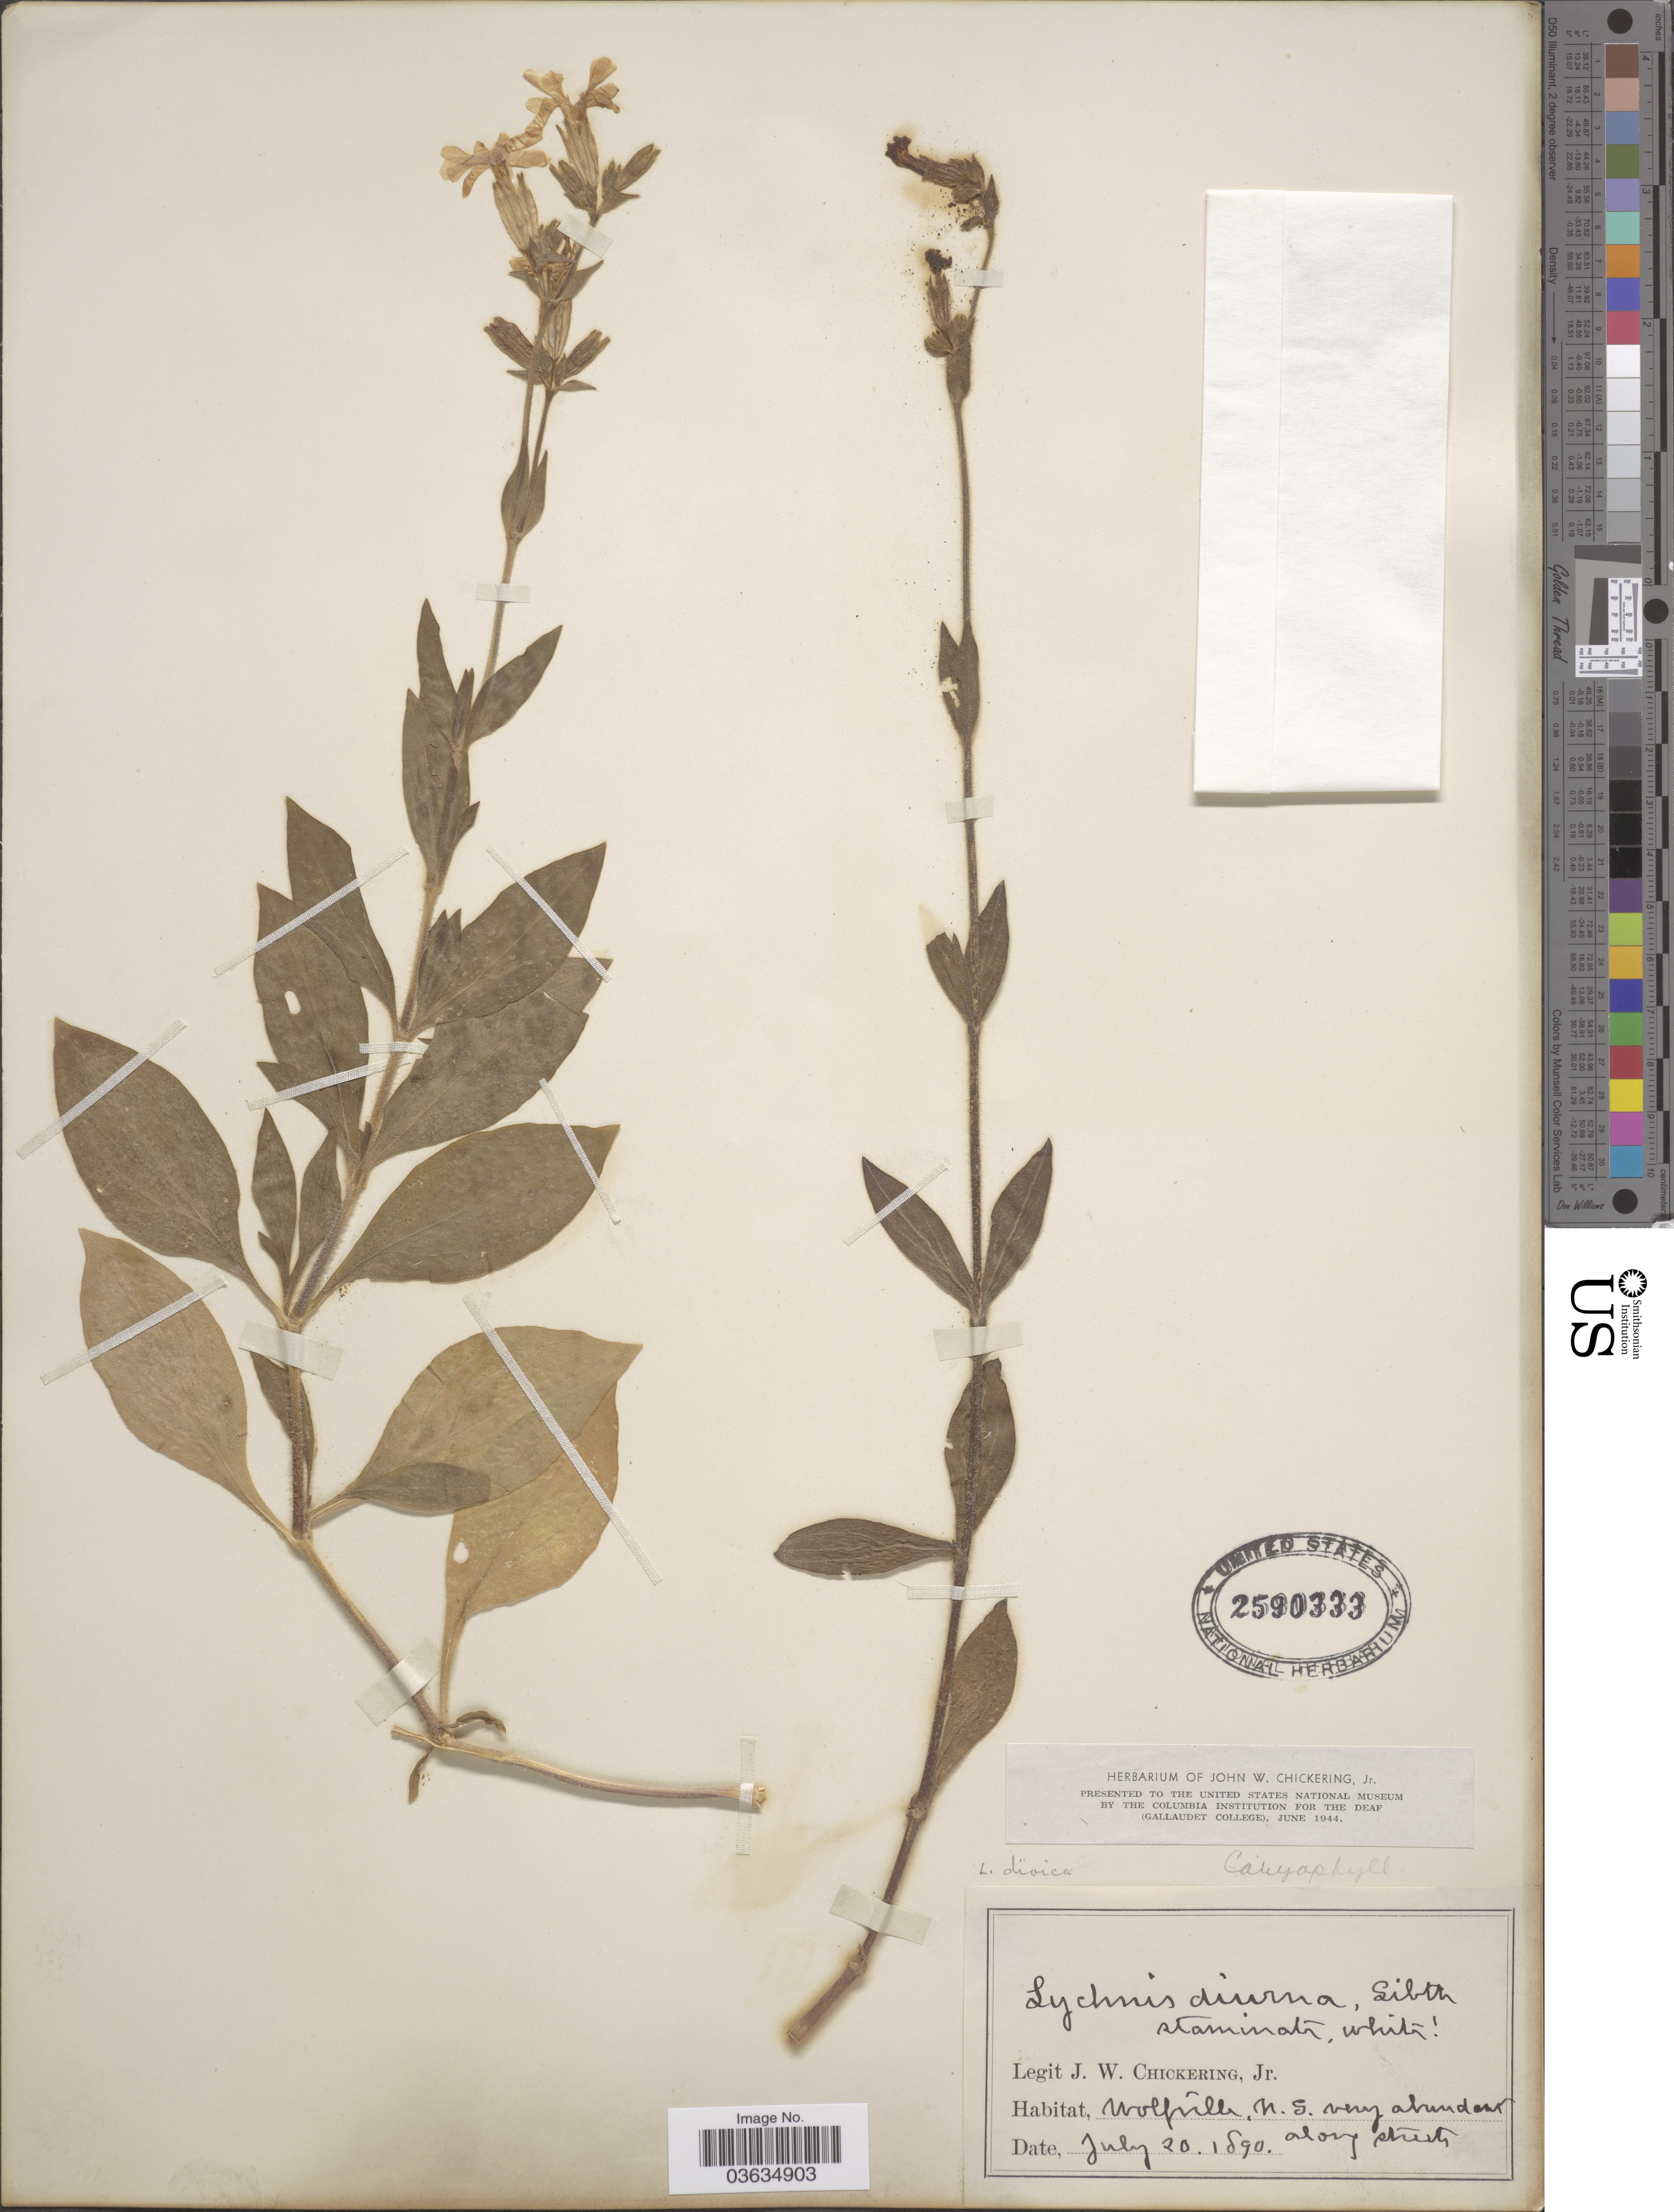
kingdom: Plantae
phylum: Tracheophyta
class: Magnoliopsida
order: Caryophyllales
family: Caryophyllaceae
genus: Silene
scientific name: Silene dioica subsp. dioica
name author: (L.) Clairv.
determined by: Strong, Mark T., (BOT), Smithsonian Institution - National Museum of Natural History (UNITED STATES)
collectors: J. Chickering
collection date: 1890-07-20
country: Canada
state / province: Nova Scotia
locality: Wolfville.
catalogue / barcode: US 2590333